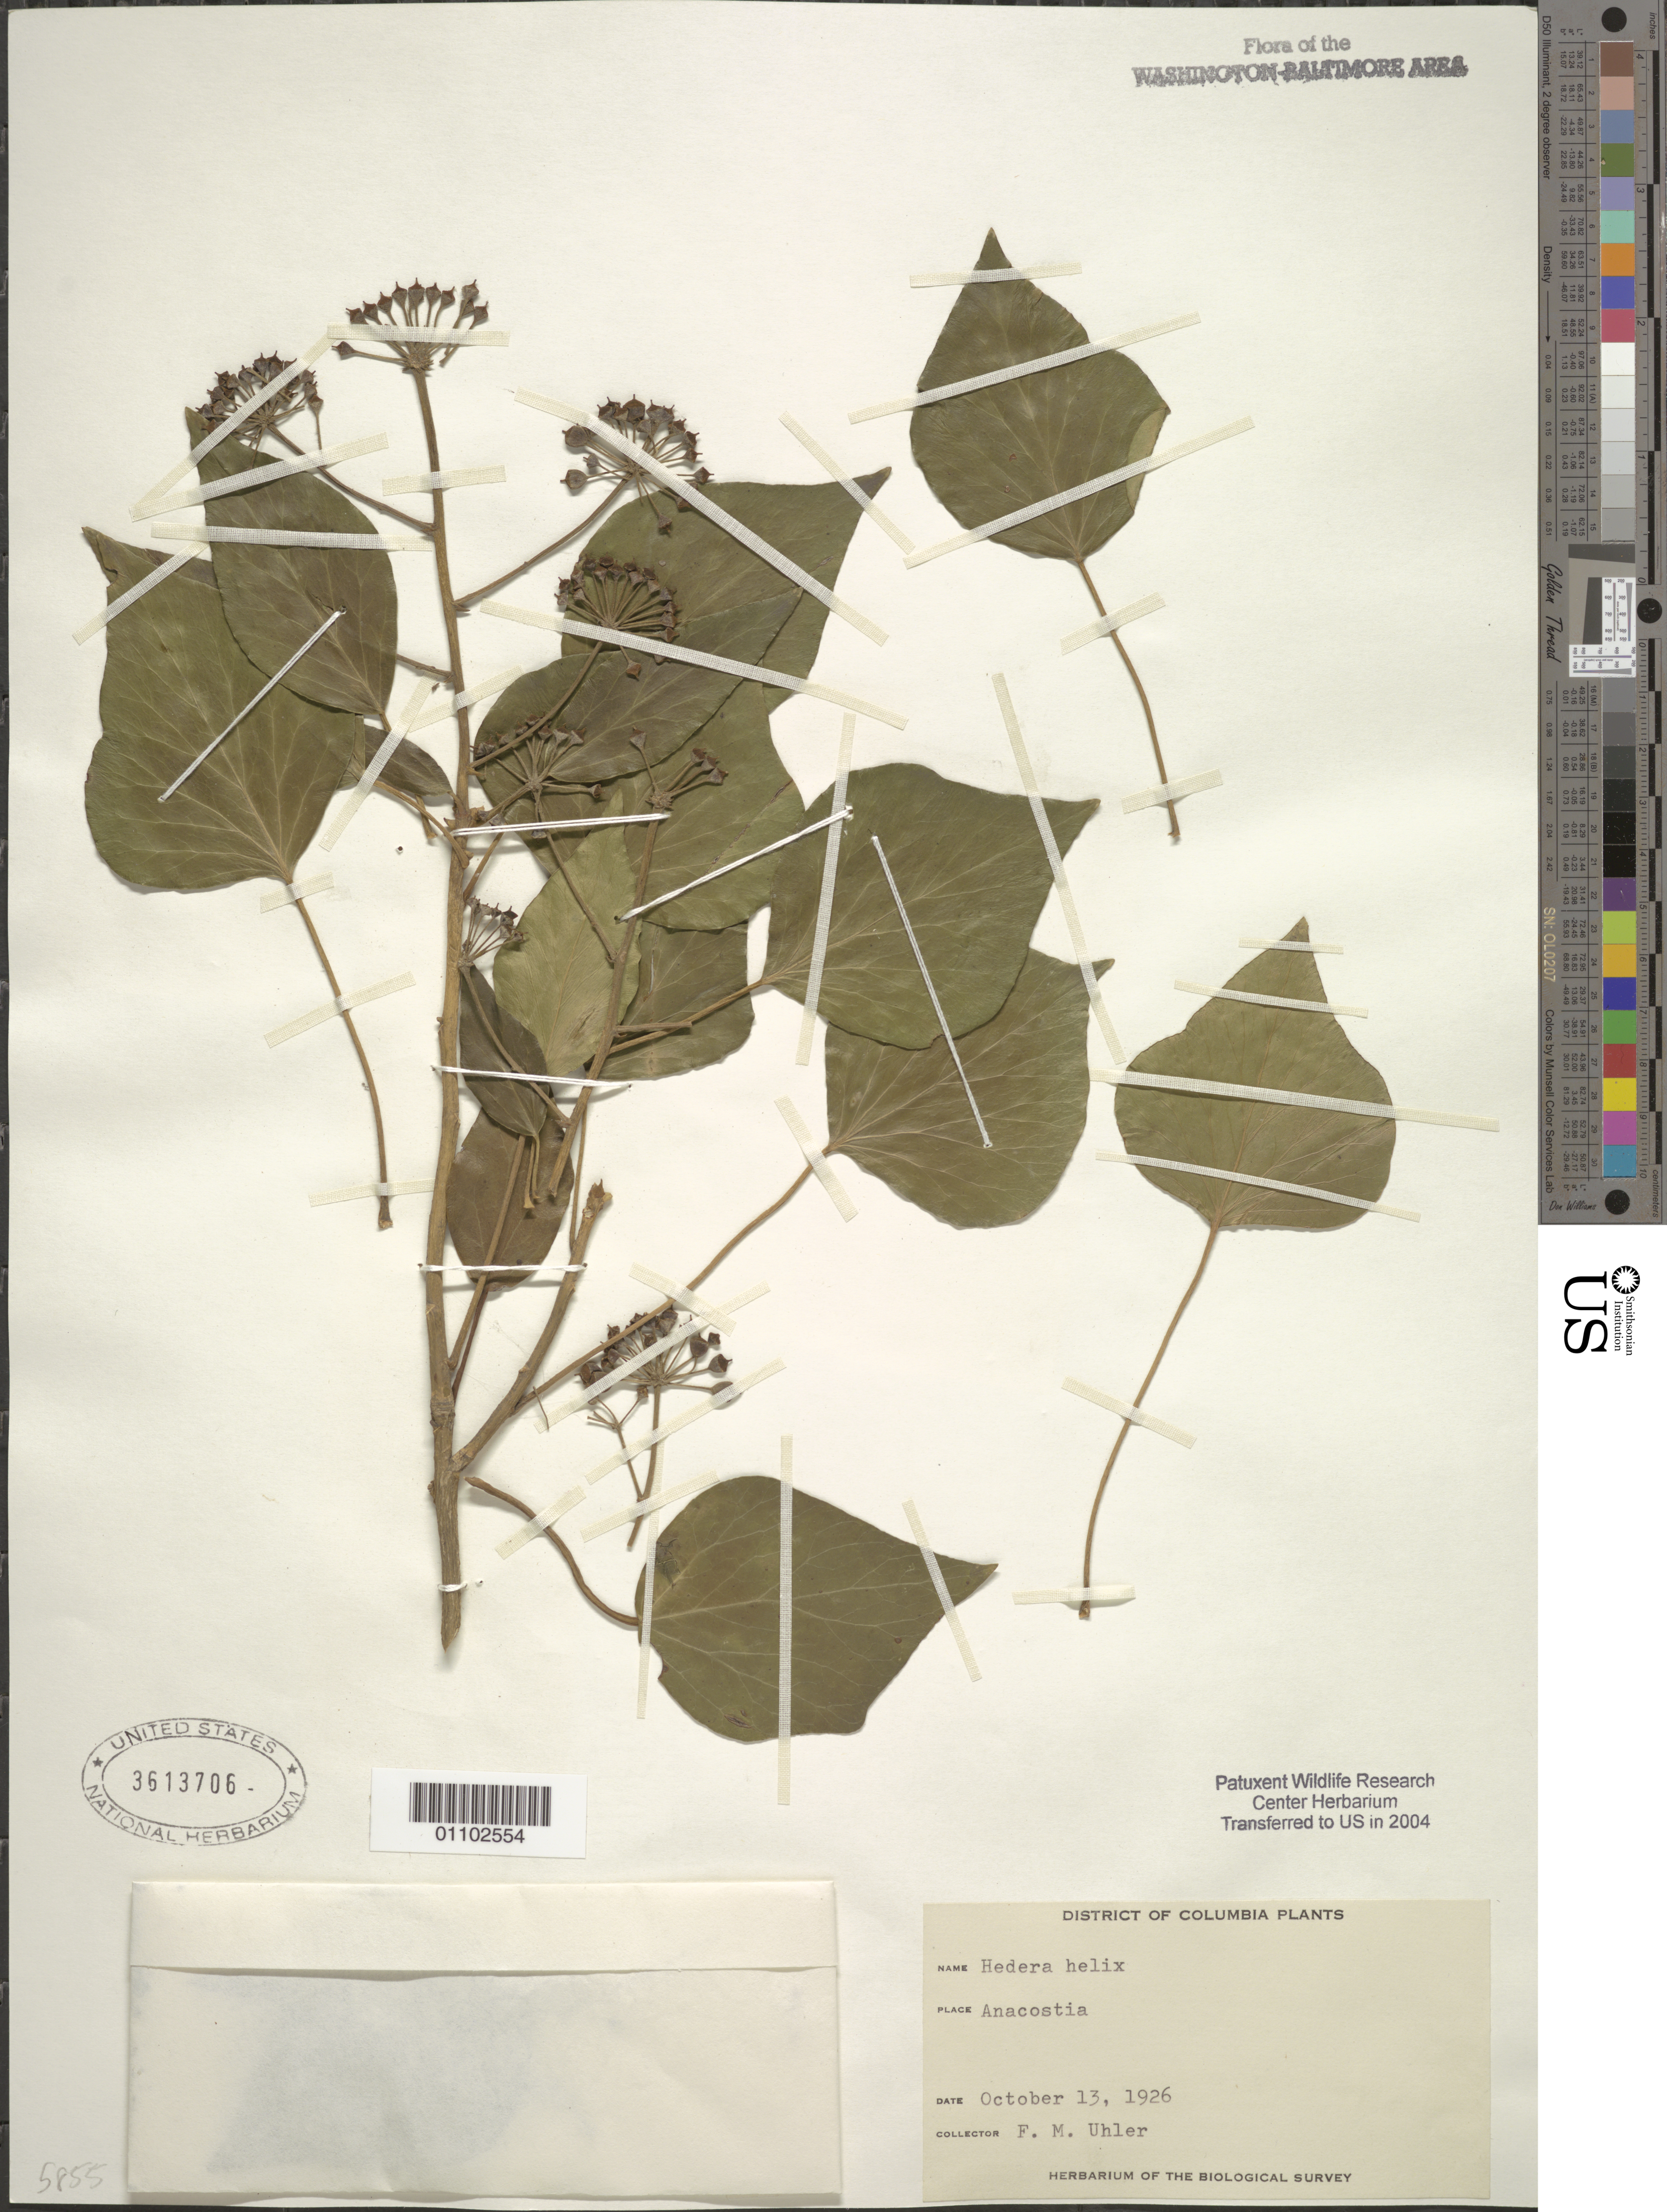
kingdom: Plantae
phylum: Tracheophyta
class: Magnoliopsida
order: Apiales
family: Araliaceae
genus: Hedera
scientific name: Hedera helix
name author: L.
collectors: F. M. Uhler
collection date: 1926-10-13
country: United States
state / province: District of Columbia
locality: Anacostia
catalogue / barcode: US 3613706